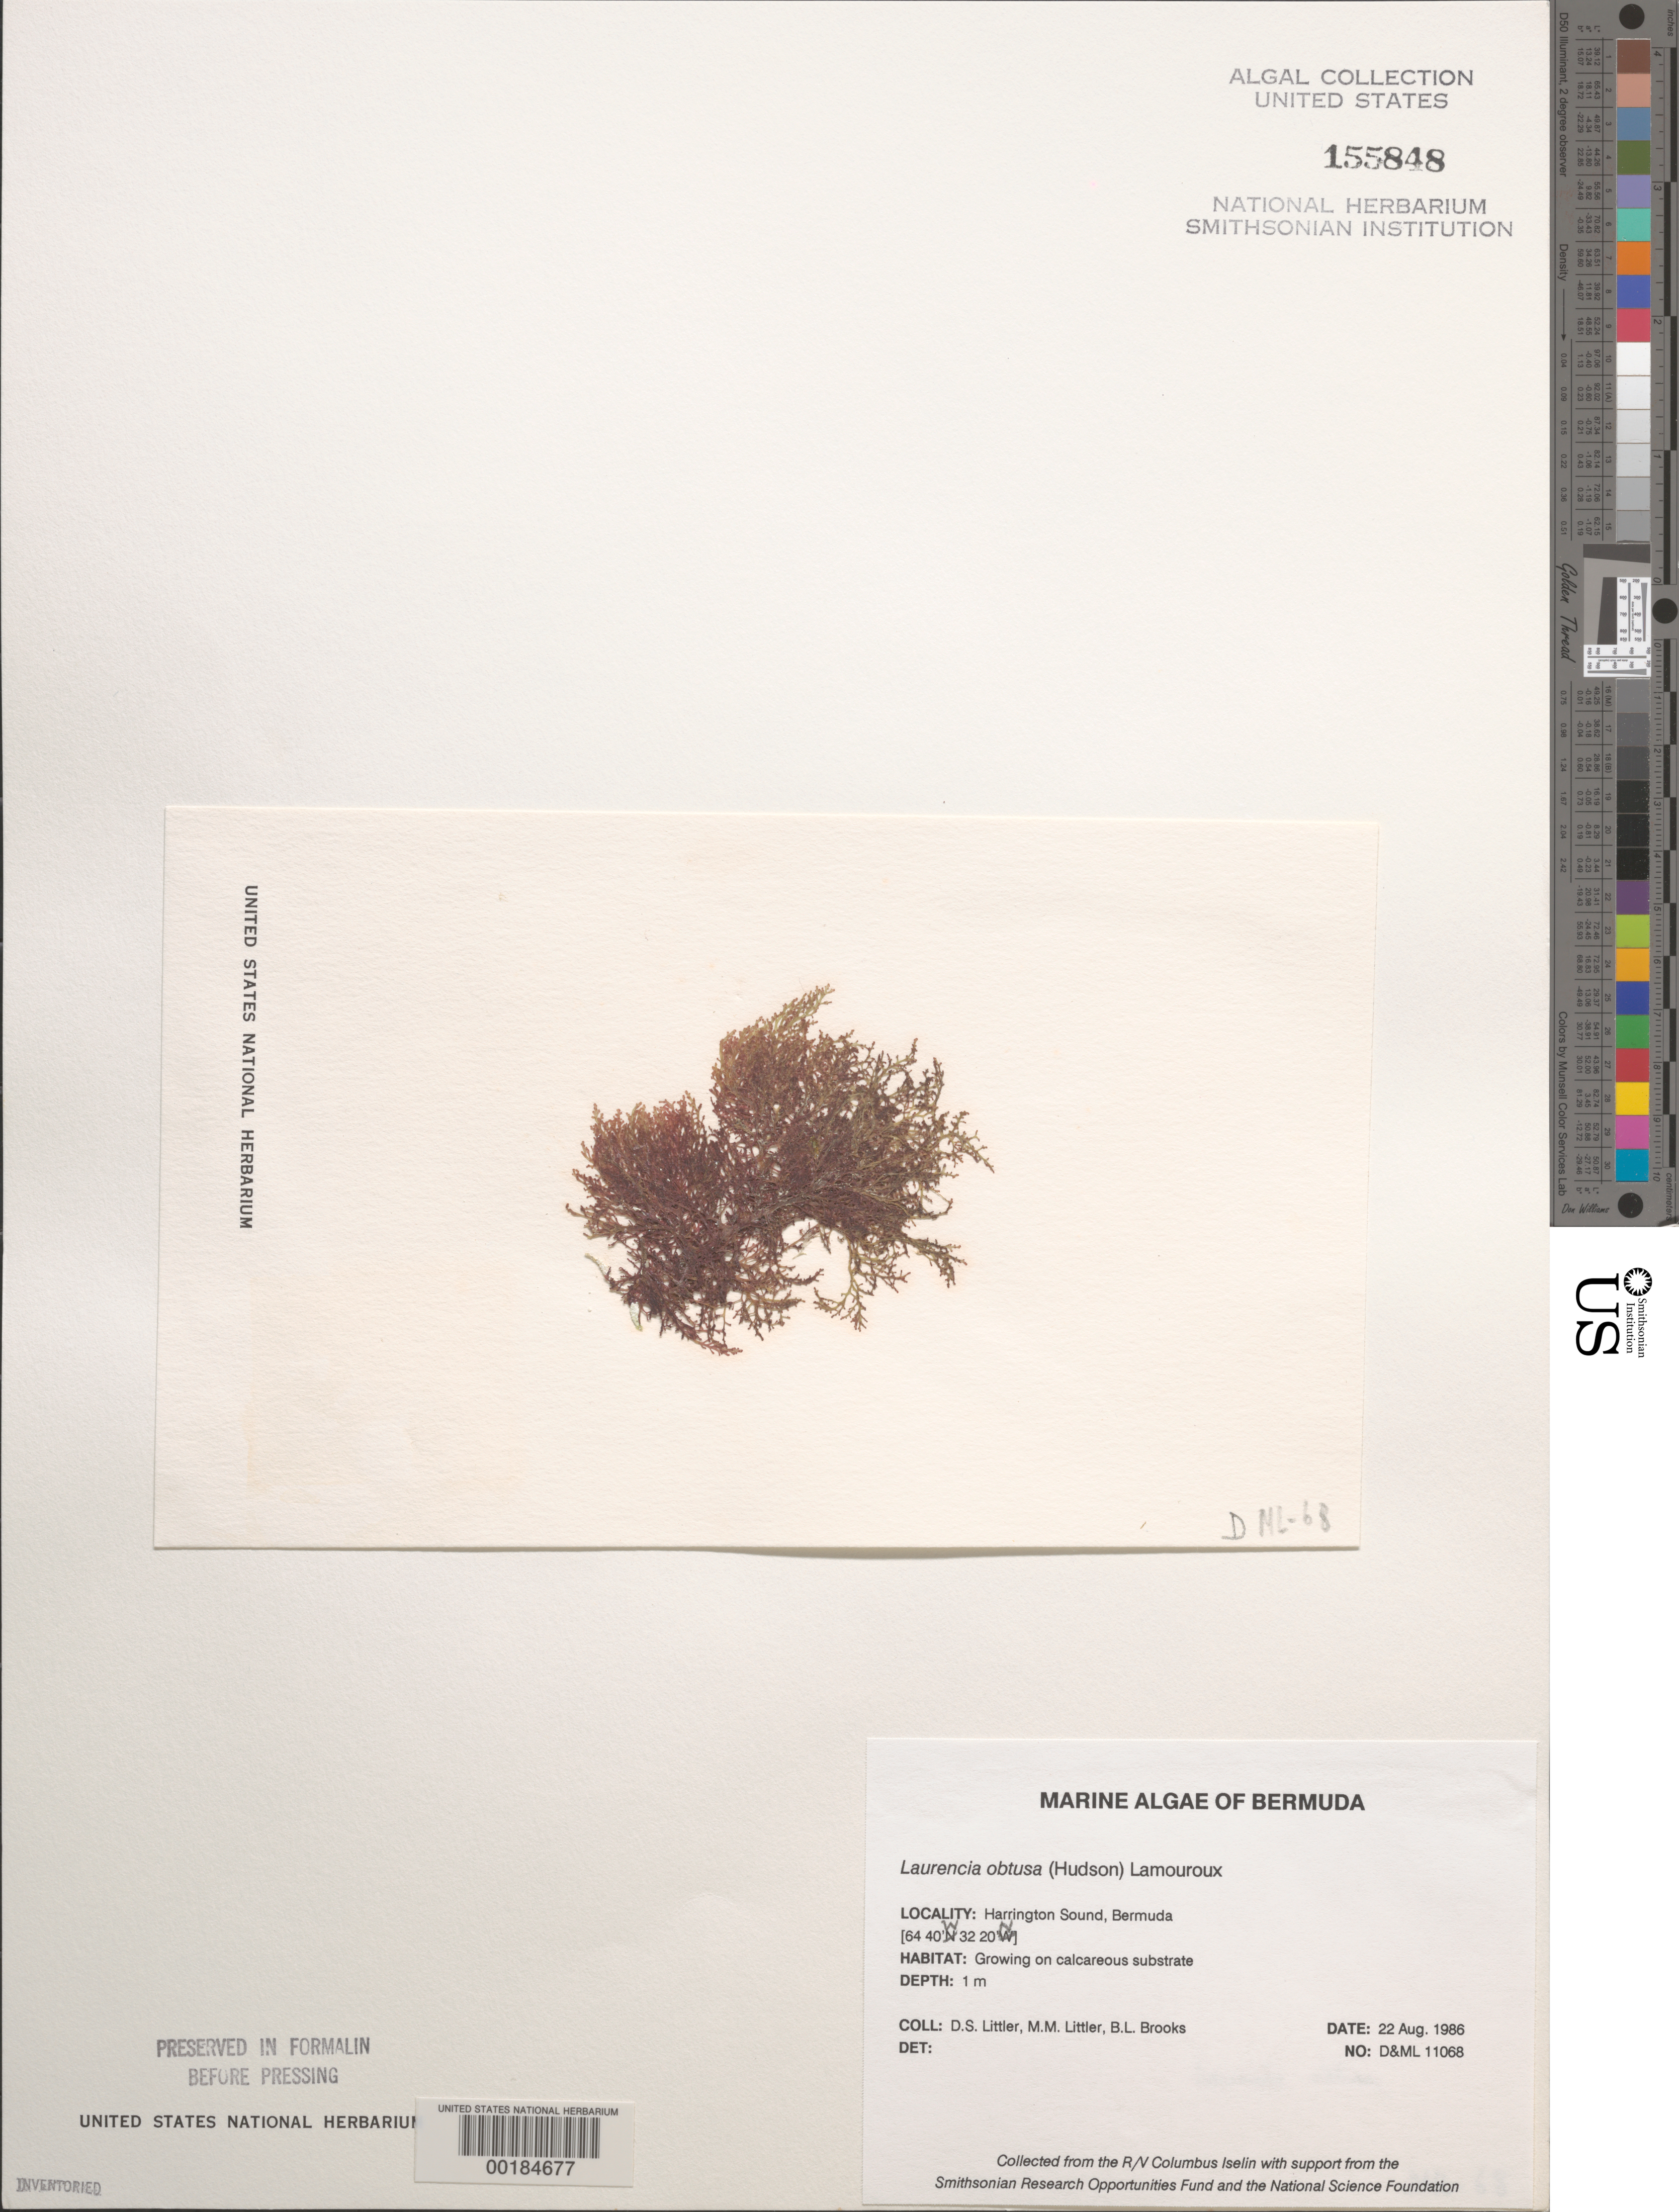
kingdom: Plantae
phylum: Rhodophyta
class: Florideophyceae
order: Ceramiales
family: Rhodomelaceae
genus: Laurencia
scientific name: Laurencia obtusa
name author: (Huds.) J.V.Lamouroux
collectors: D. S. Littler, M. M. Littler & B. Brooks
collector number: D&ML 11068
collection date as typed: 22 Aug 1986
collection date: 1986-08-22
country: Bermuda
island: Bermuda Island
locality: Harrington Sound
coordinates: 32 20' N, 64 40' W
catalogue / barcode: US 155848